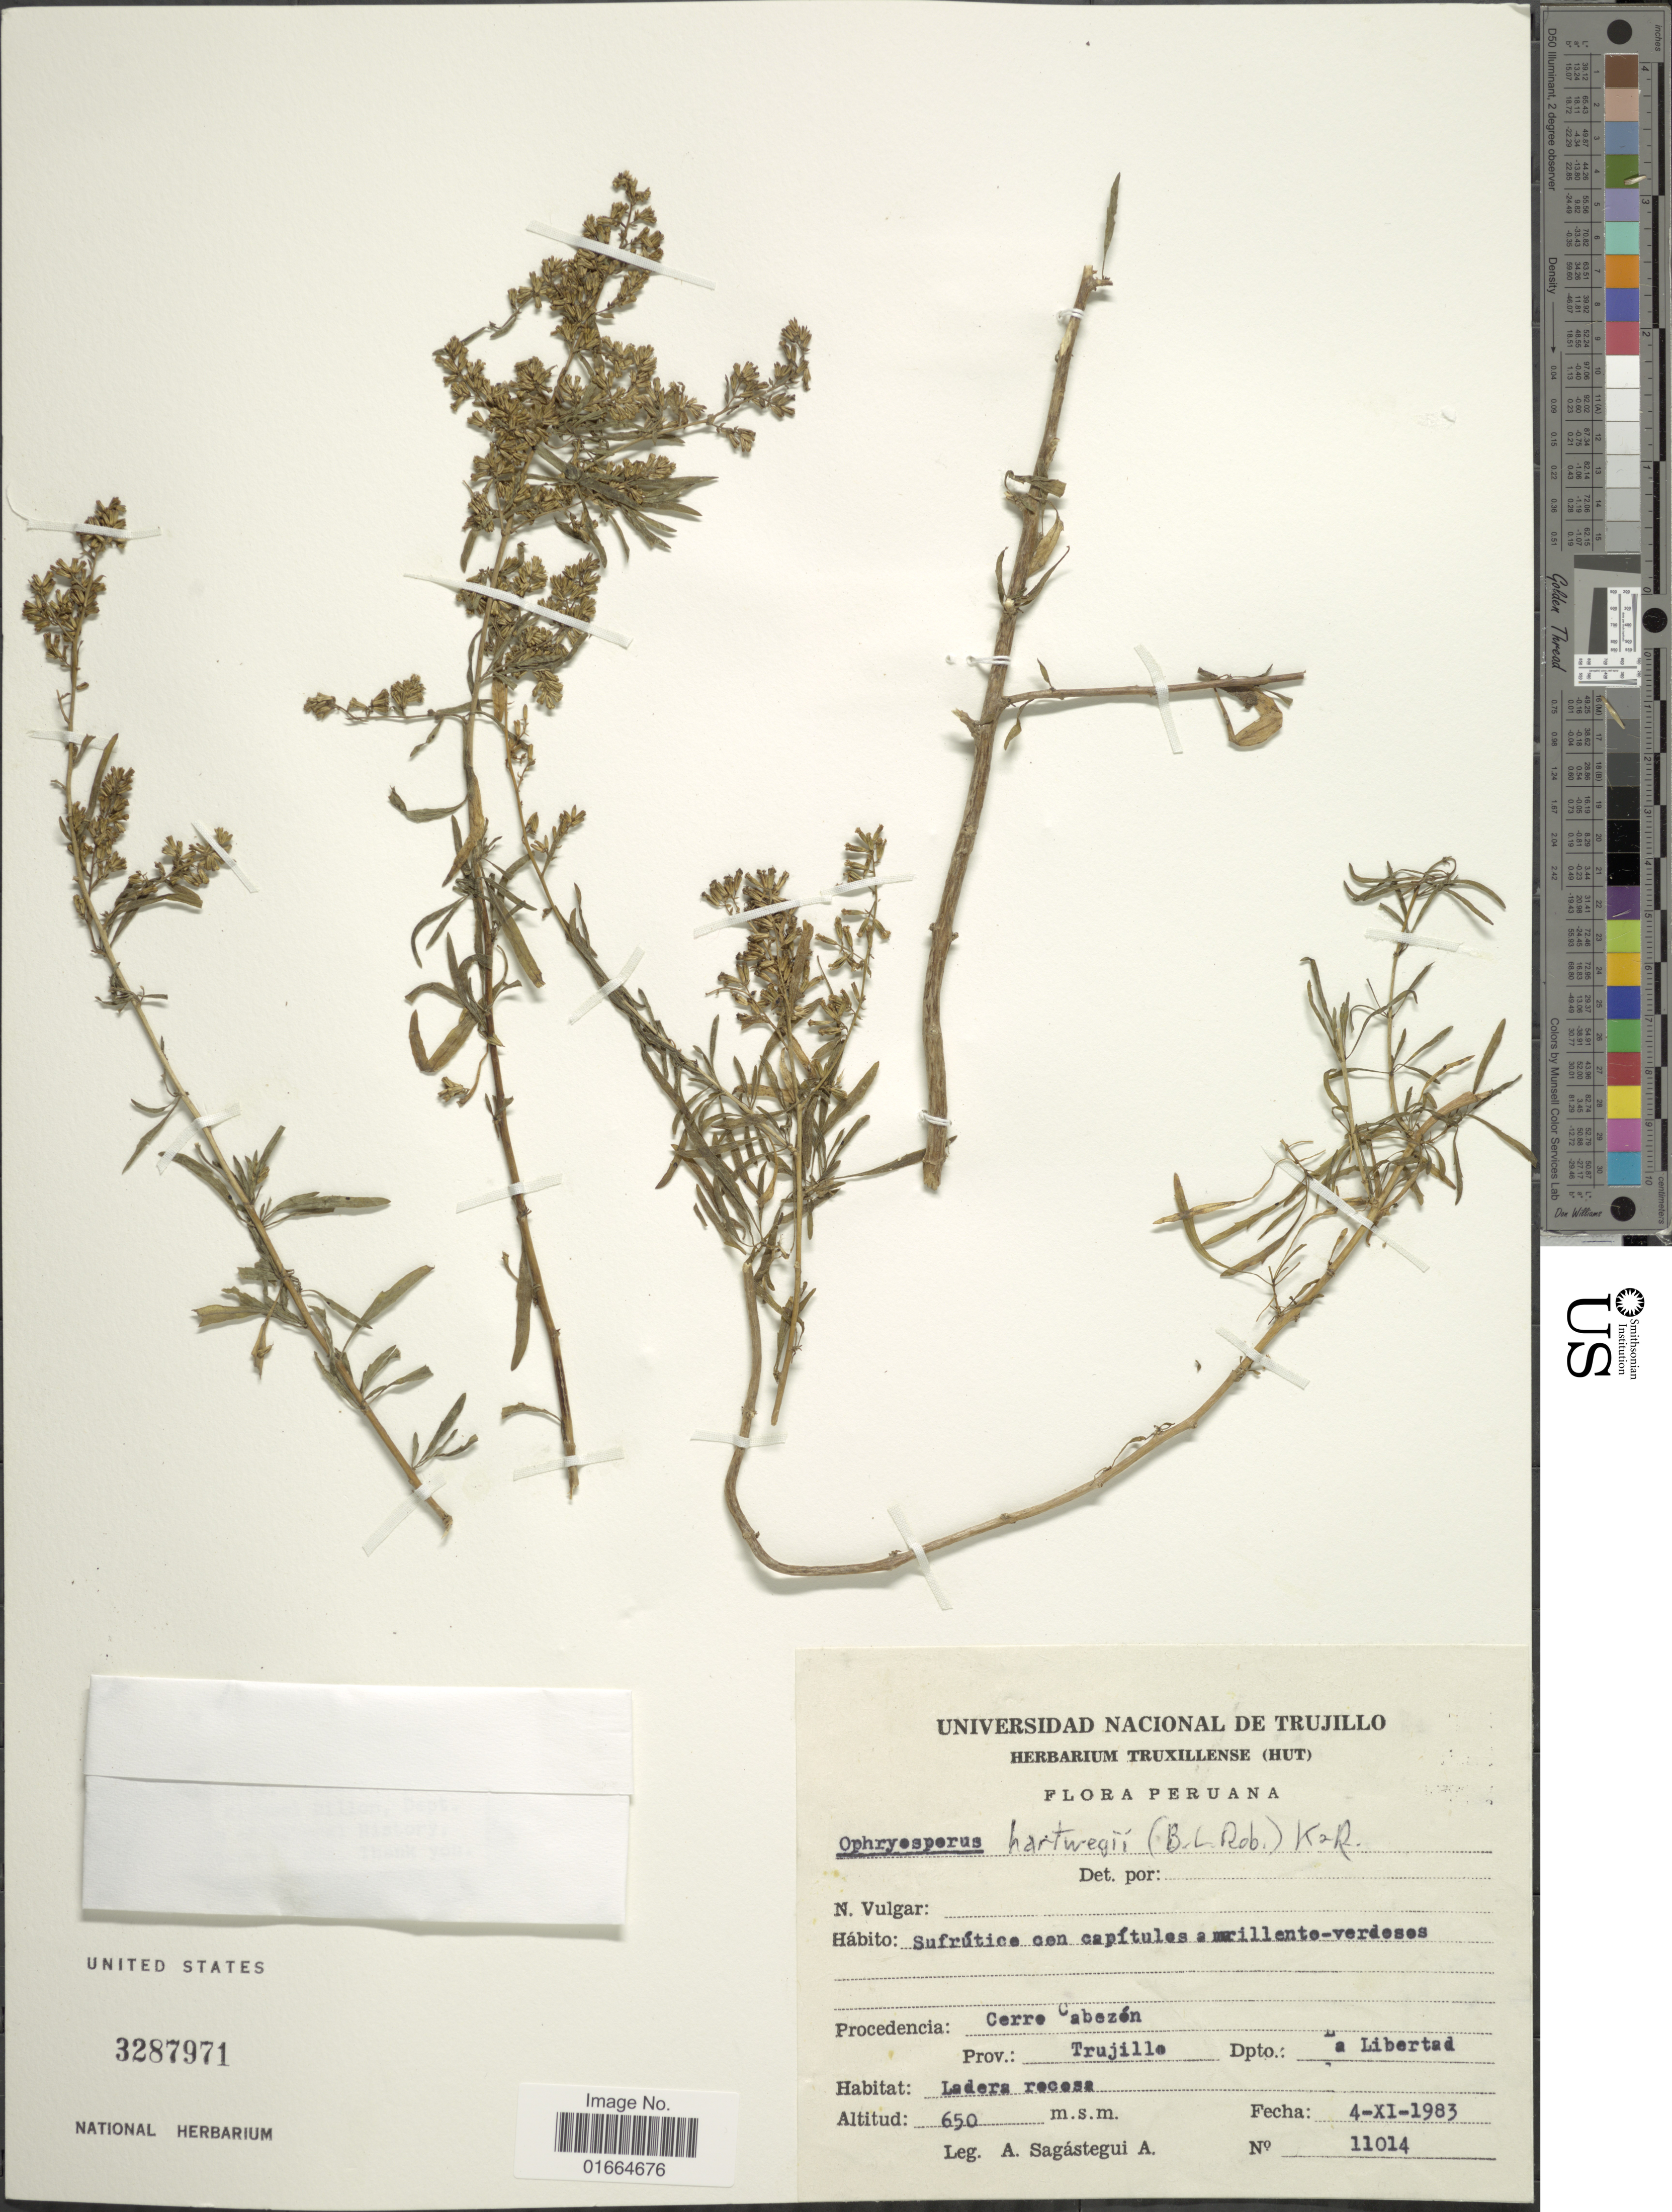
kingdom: Plantae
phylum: Tracheophyta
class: Magnoliopsida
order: Asterales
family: Asteraceae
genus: Ophryosporus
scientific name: Ophryosporus hartwegii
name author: (B.L. Rob.) R.M. King & H. Rob.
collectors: A. Sagástegui A.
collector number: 11014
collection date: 1983-11-04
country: Peru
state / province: La Libertad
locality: Procedencia: Cerro Cabezon, Prov.: Trujillo, Dpto.: La Libertad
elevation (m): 650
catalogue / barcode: US 3287971